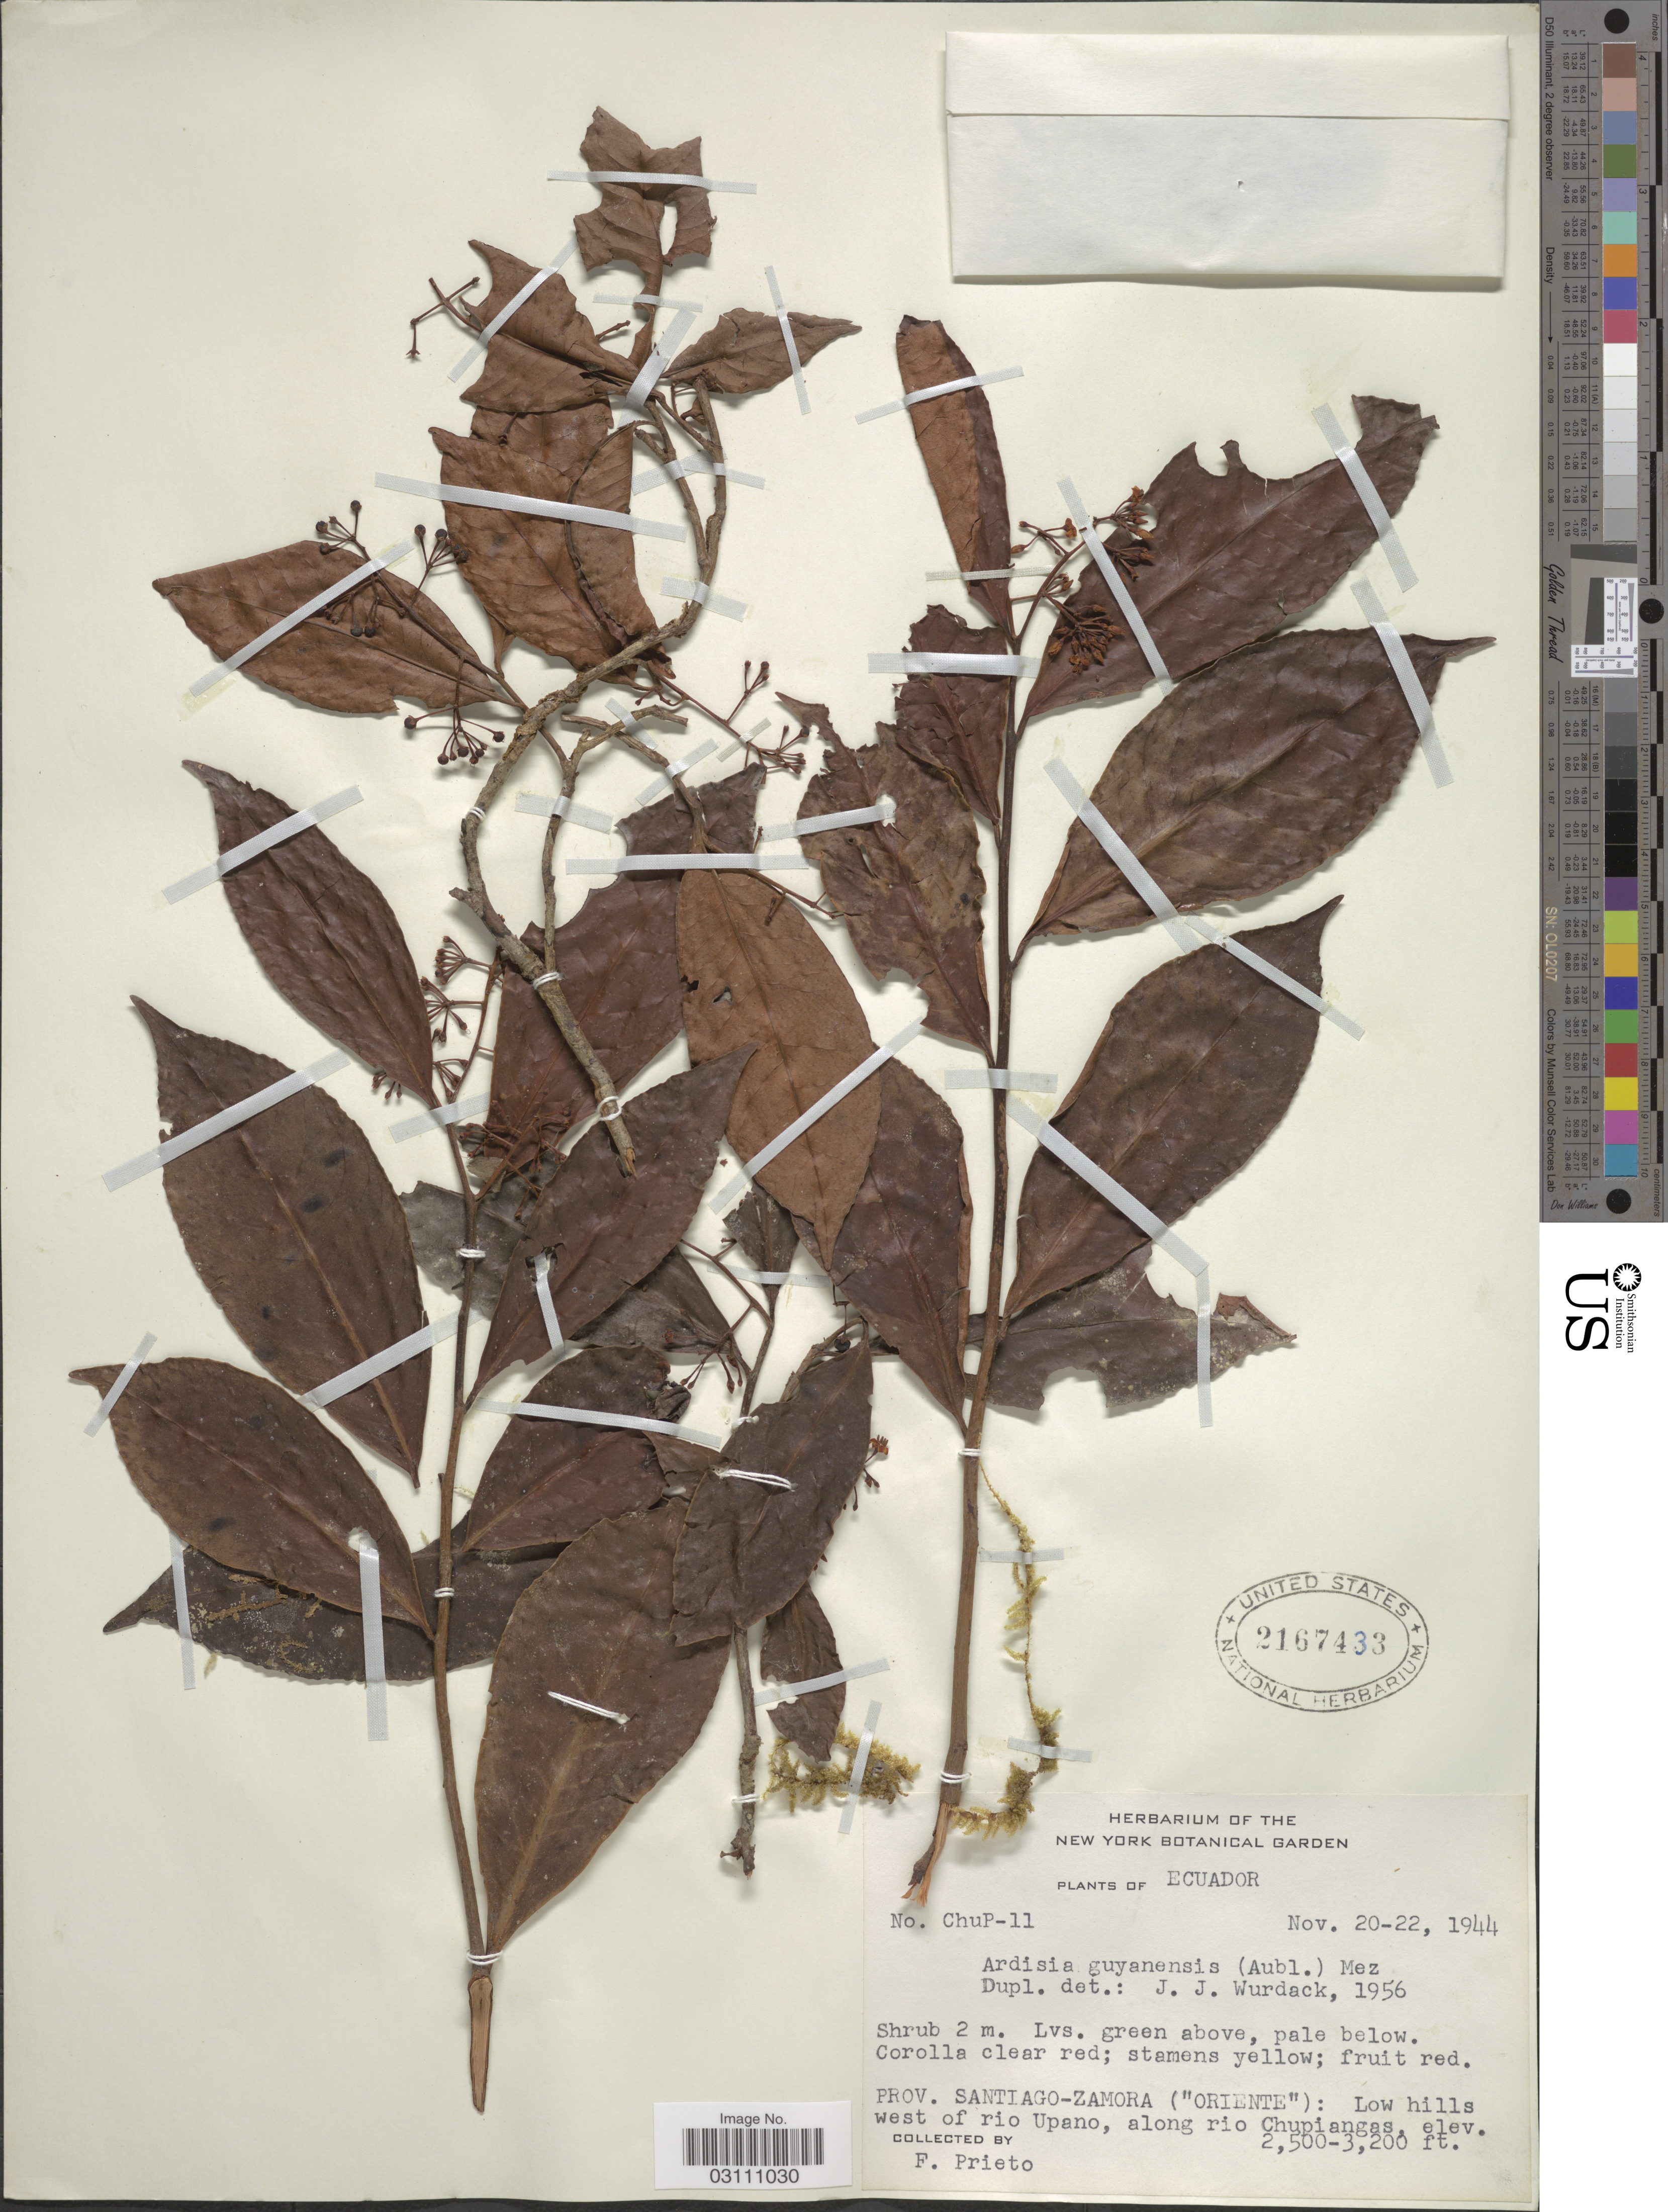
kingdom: Plantae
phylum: Tracheophyta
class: Magnoliopsida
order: Ericales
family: Primulaceae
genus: Ardisia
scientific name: Ardisia guianensis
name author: (Aubl.) Mez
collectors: F. Prieto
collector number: ChuP-11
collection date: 1944-11-20/1944-11-22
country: Ecuador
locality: Prov. Santiago-Zamora ("Oriente"): Low hills west of rio Upano, along rio Chupiangas.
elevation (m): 762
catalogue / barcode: US 2167433